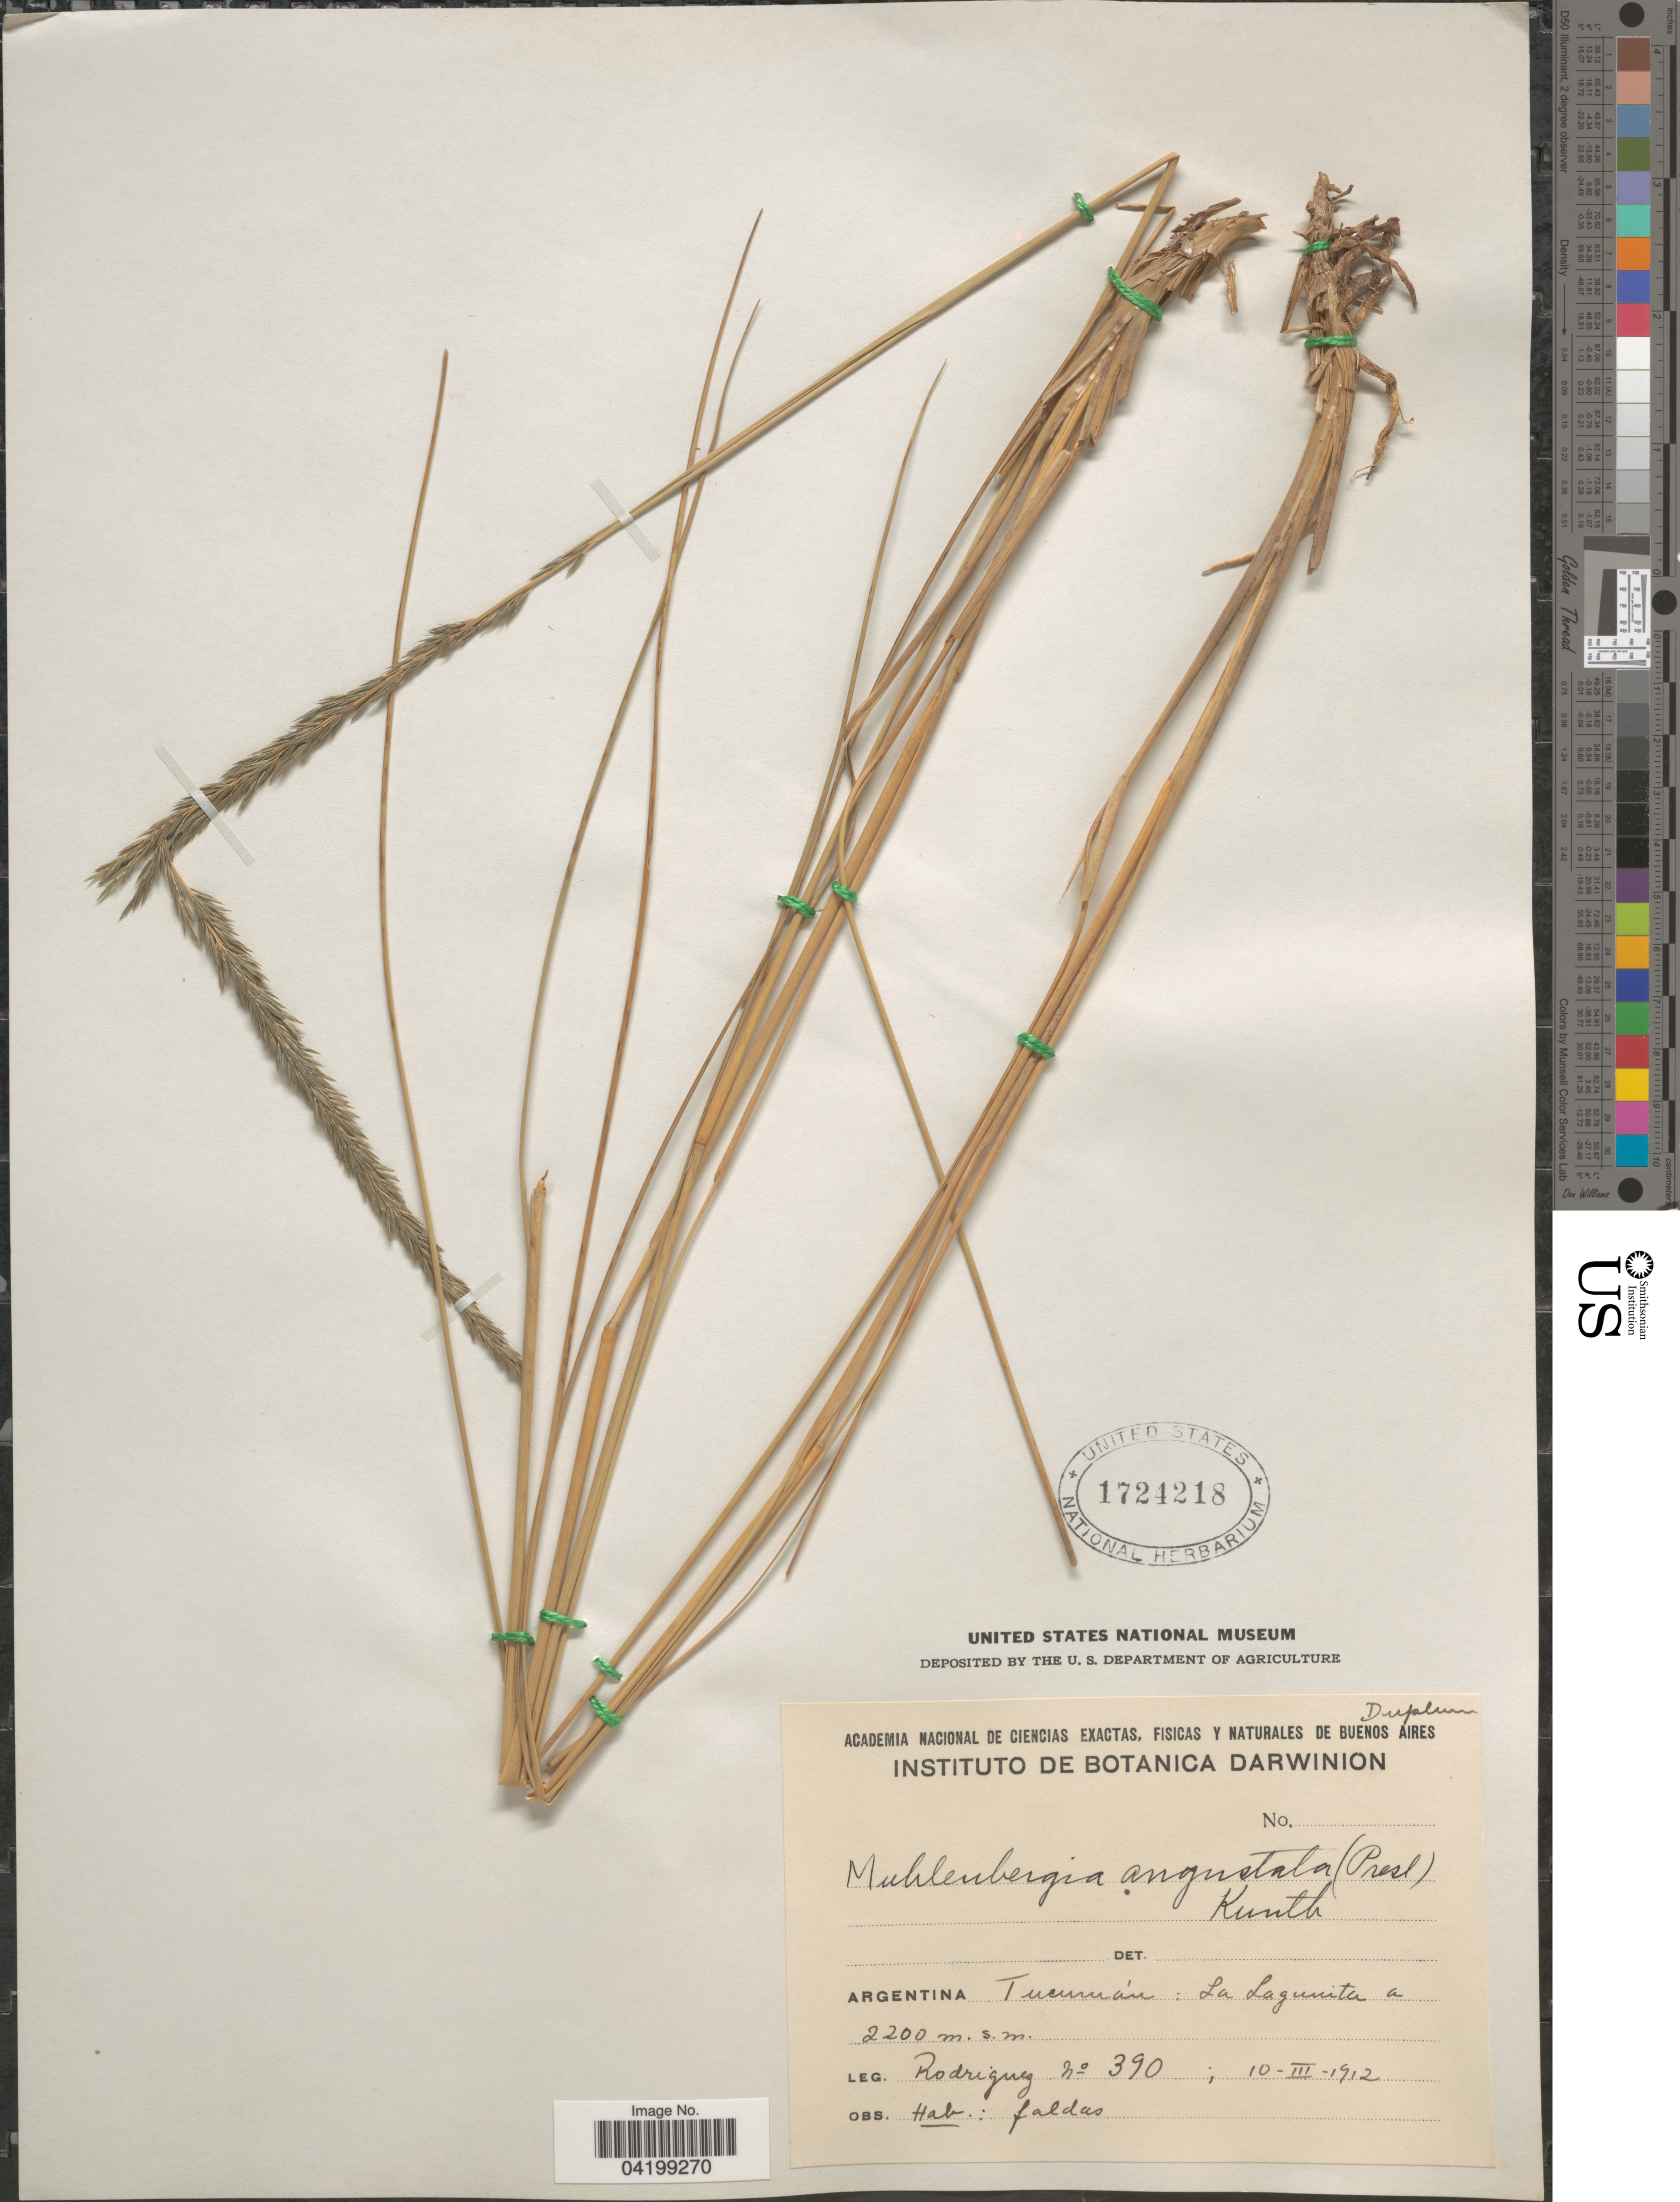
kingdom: Plantae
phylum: Tracheophyta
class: Liliopsida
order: Poales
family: Poaceae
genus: Muhlenbergia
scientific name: Muhlenbergia coerulea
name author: (Griseb.) Mez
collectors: Rodriguez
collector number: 390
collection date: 1912-03-10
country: Argentina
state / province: Tucuman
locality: La Lagunita.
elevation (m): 2200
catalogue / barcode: US 1724218